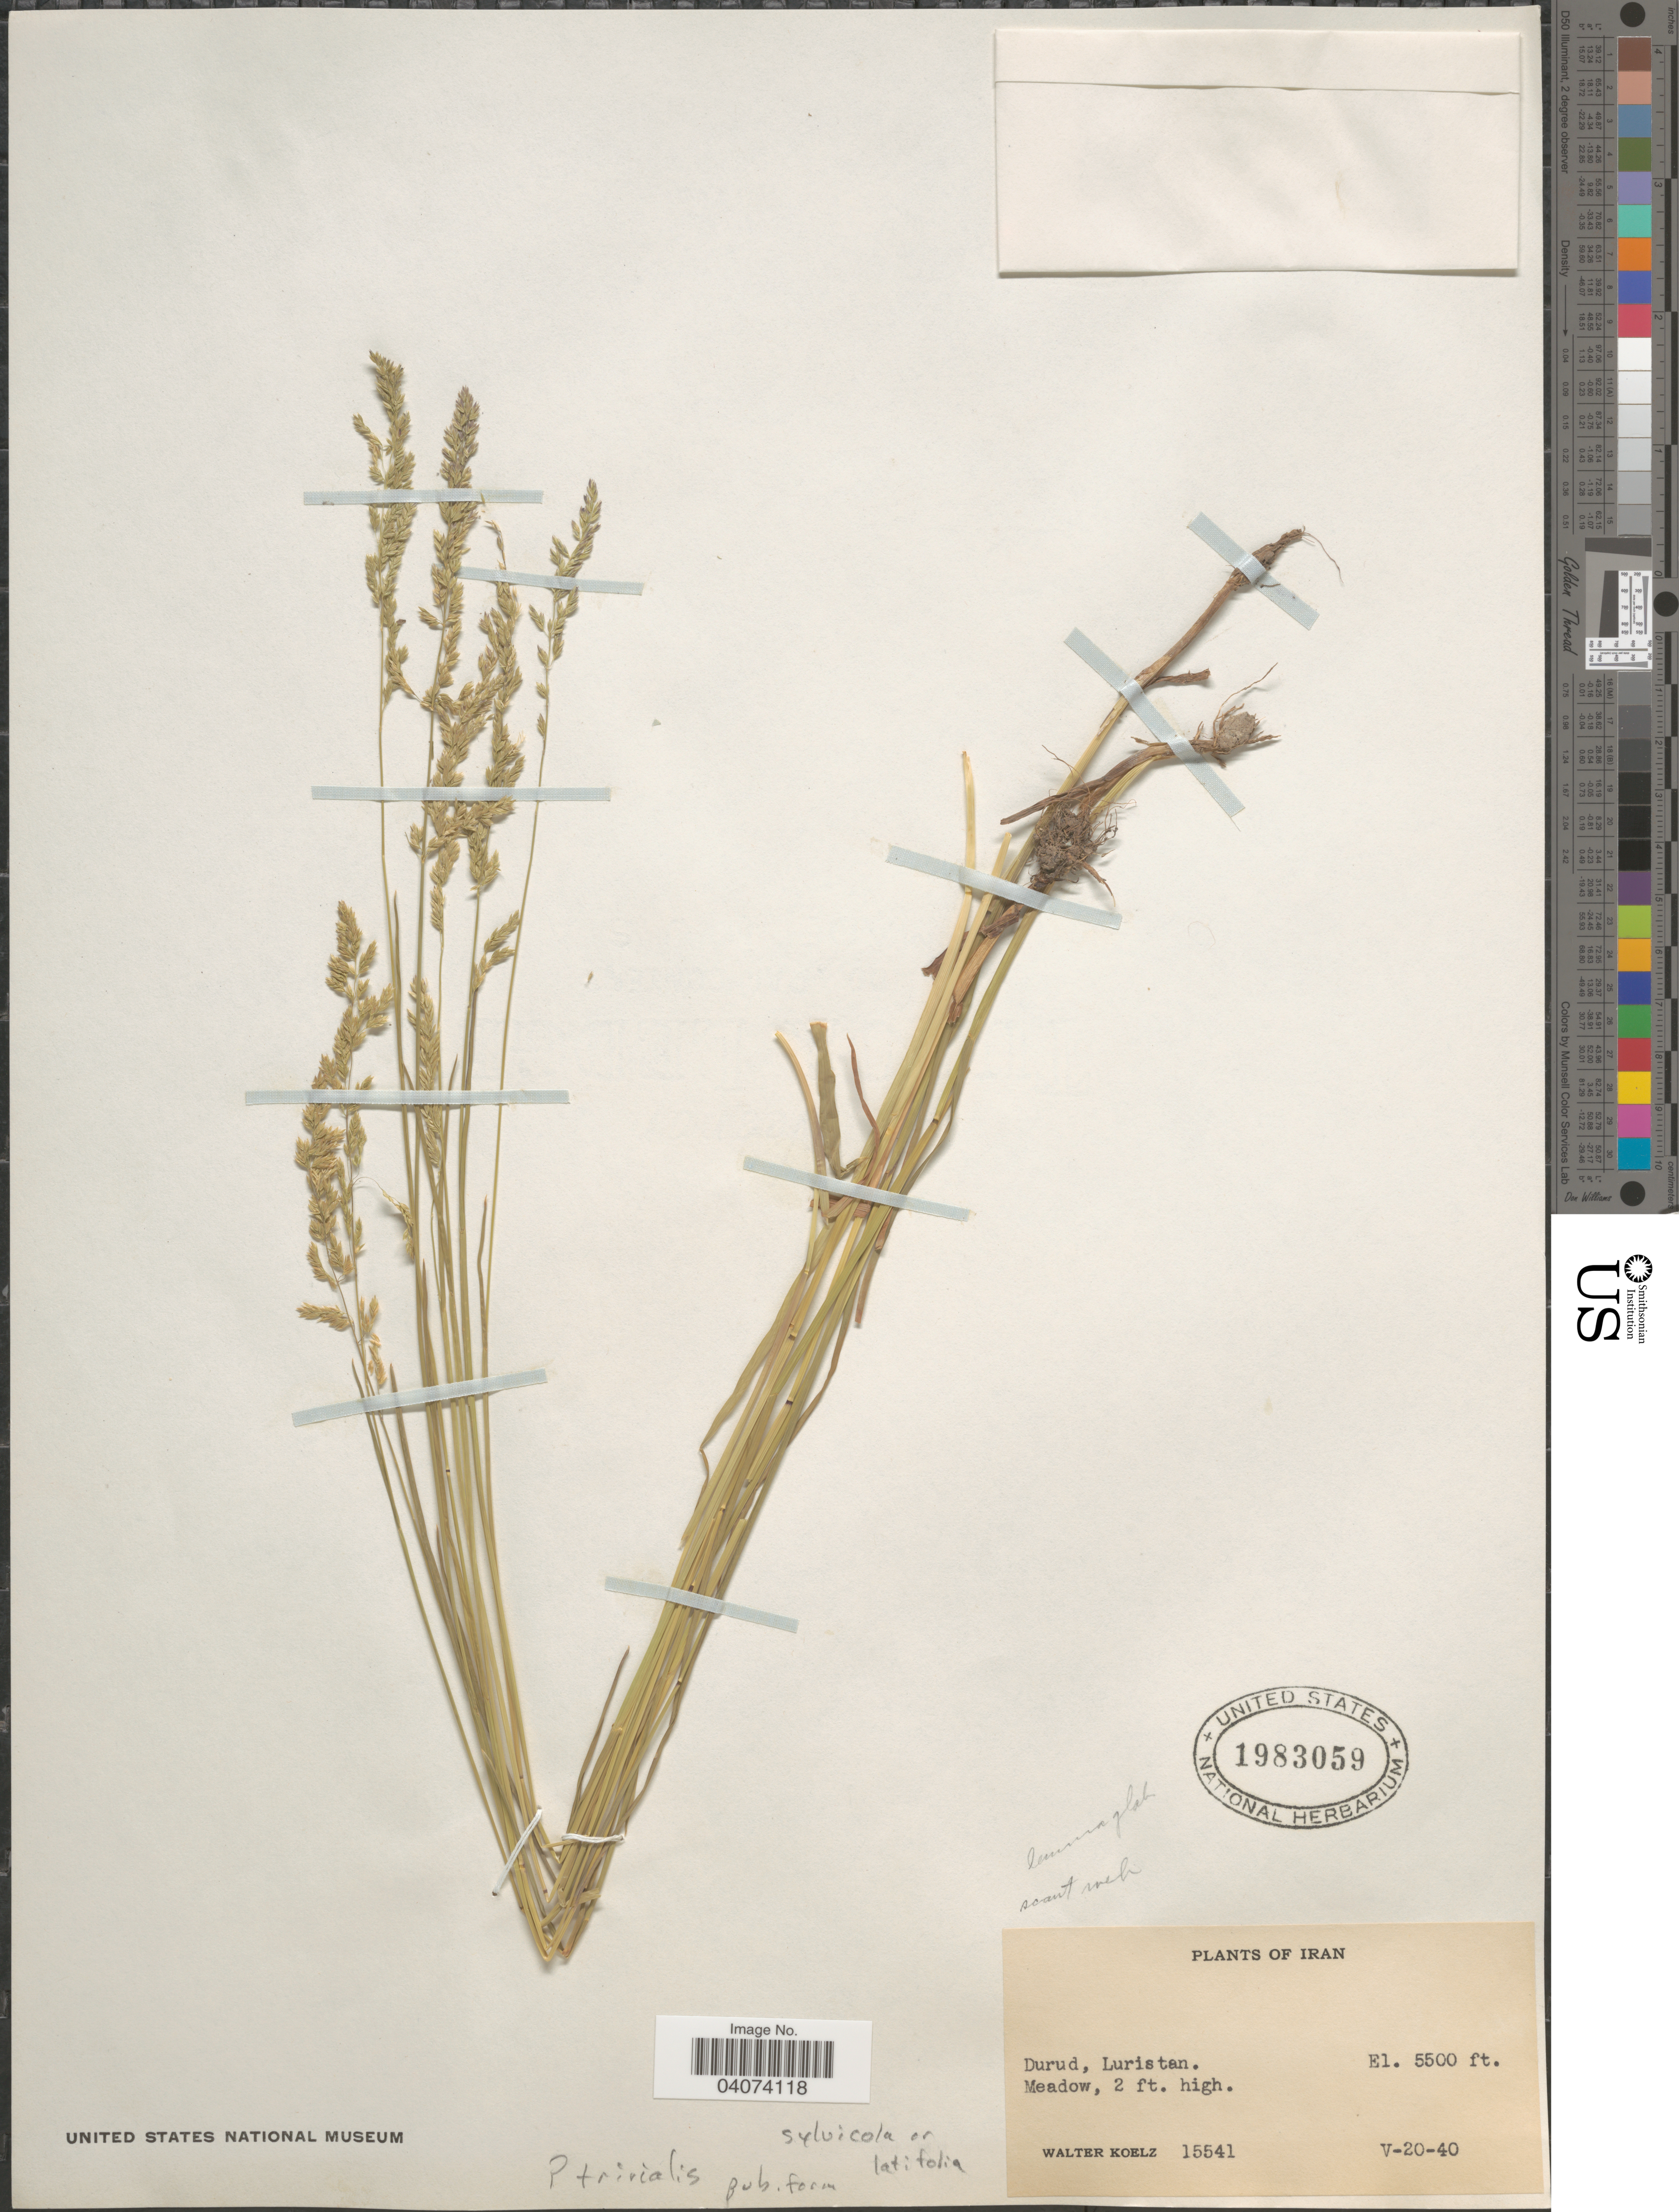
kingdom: Plantae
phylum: Tracheophyta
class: Liliopsida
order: Poales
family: Poaceae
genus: Poa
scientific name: Poa trivialis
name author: L.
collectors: W. N. Koelz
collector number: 15541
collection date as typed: Transcribed d/m/y: 20/5/40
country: Iran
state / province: Lorestan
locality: Durud, Luristan. Meadow, 2 ft. high.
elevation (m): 1676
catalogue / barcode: US 1983059